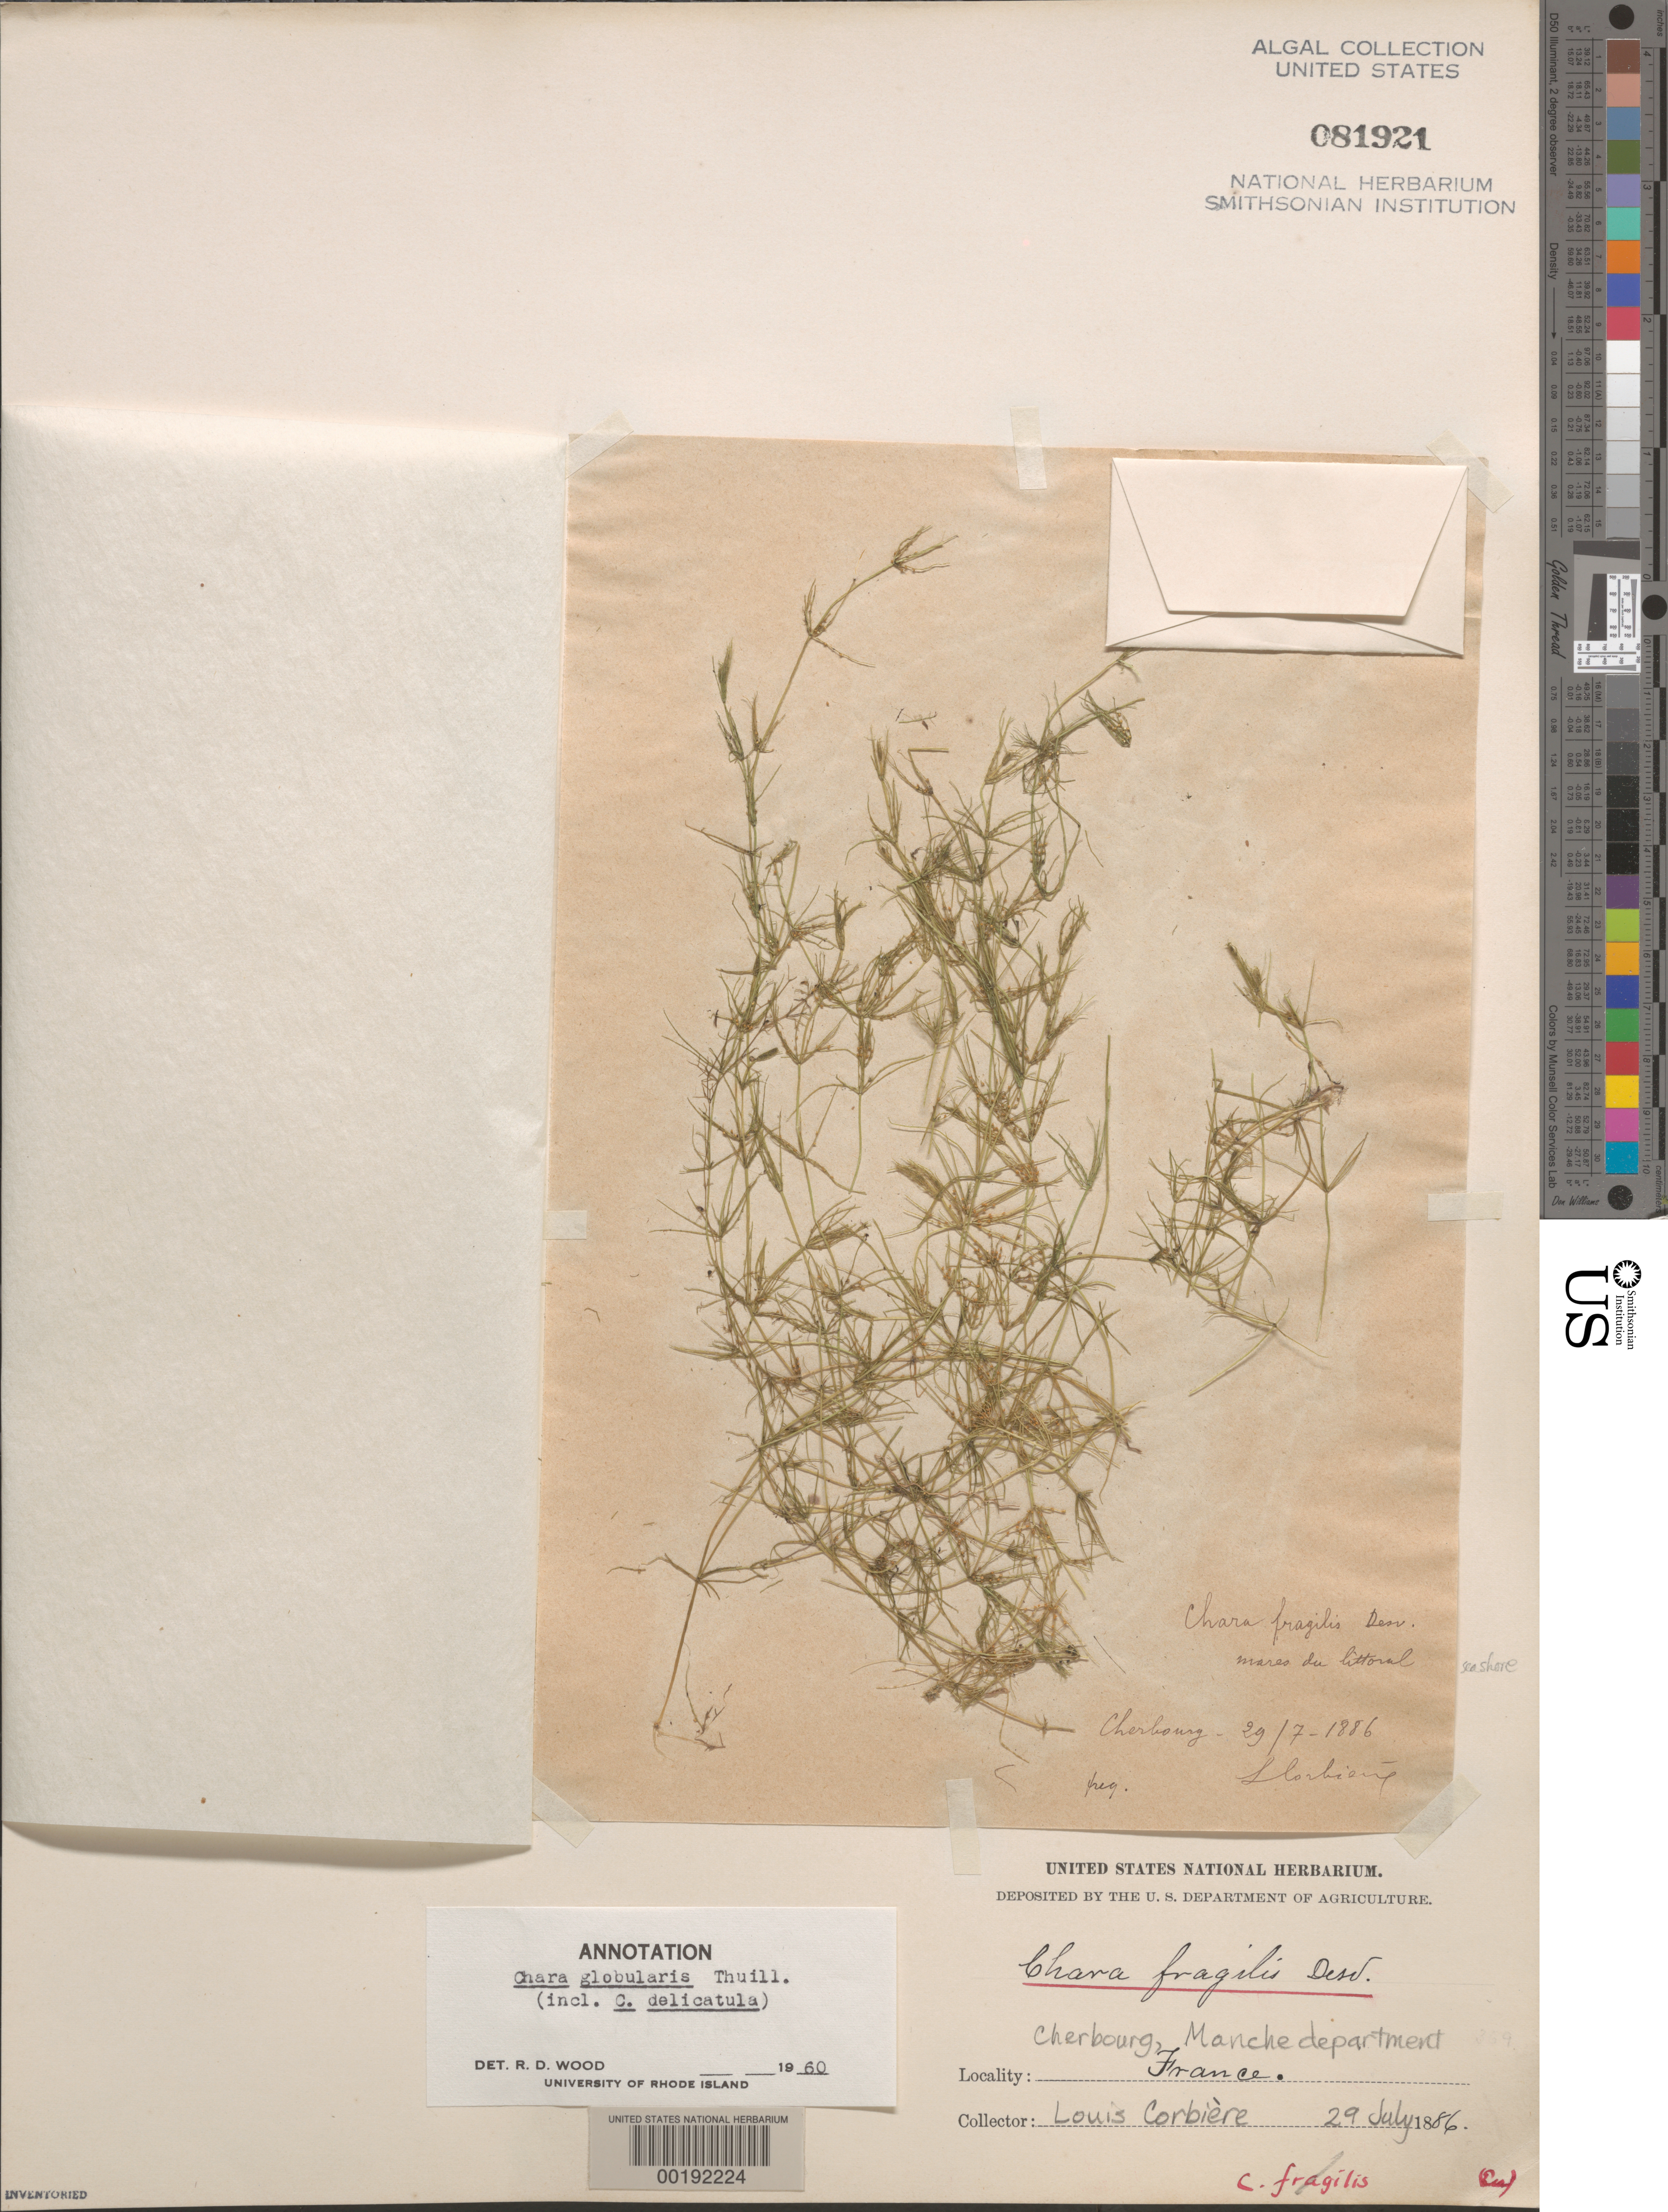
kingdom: Plantae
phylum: Charophyta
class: Charophyceae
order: Charales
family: Characeae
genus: Chara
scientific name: Chara globularis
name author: Thuiller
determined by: Wood, R. D.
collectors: L. Corbière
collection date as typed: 29 Jul 1886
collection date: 1886-07-29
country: France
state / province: Normandie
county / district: Manche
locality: Cherbourg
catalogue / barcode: US 81921